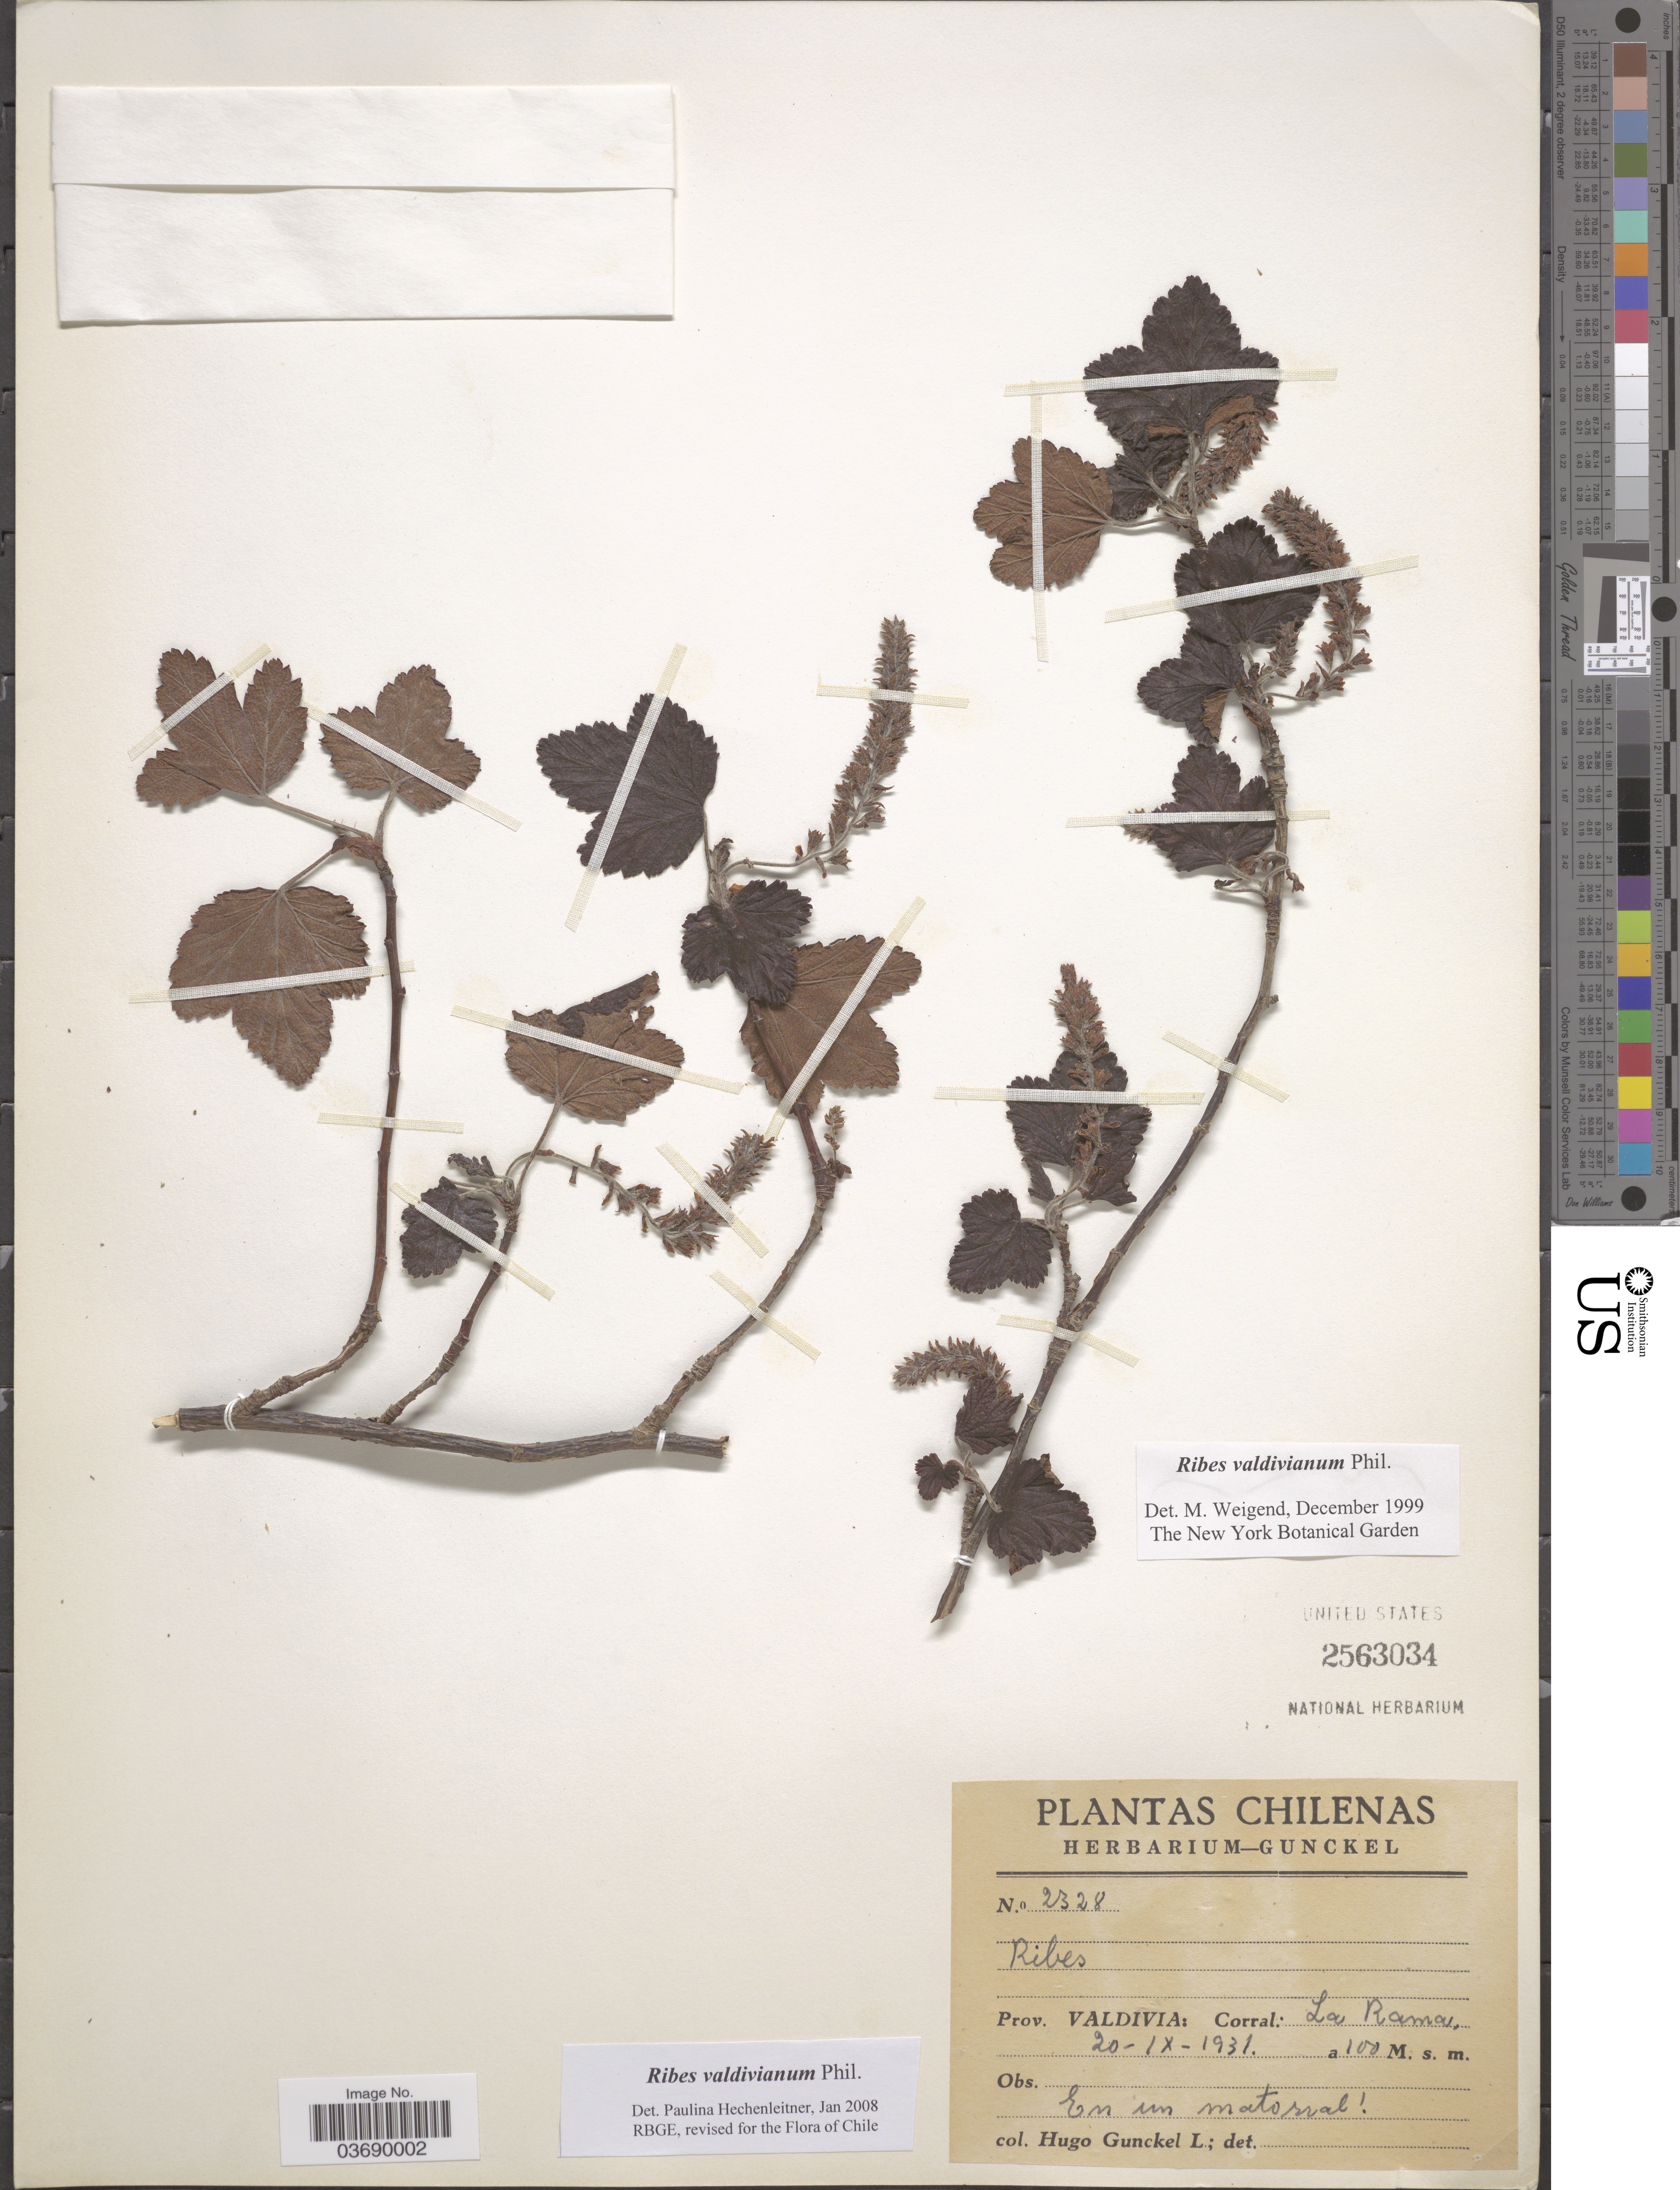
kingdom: Plantae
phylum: Tracheophyta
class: Magnoliopsida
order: Saxifragales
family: Grossulariaceae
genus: Ribes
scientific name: Ribes valdivianum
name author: Phil.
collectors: H. Gunckel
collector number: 2328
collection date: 1931-09-20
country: Chile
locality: Prov. Valdivia: Corral: La Rama.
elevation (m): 100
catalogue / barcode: US 2563034